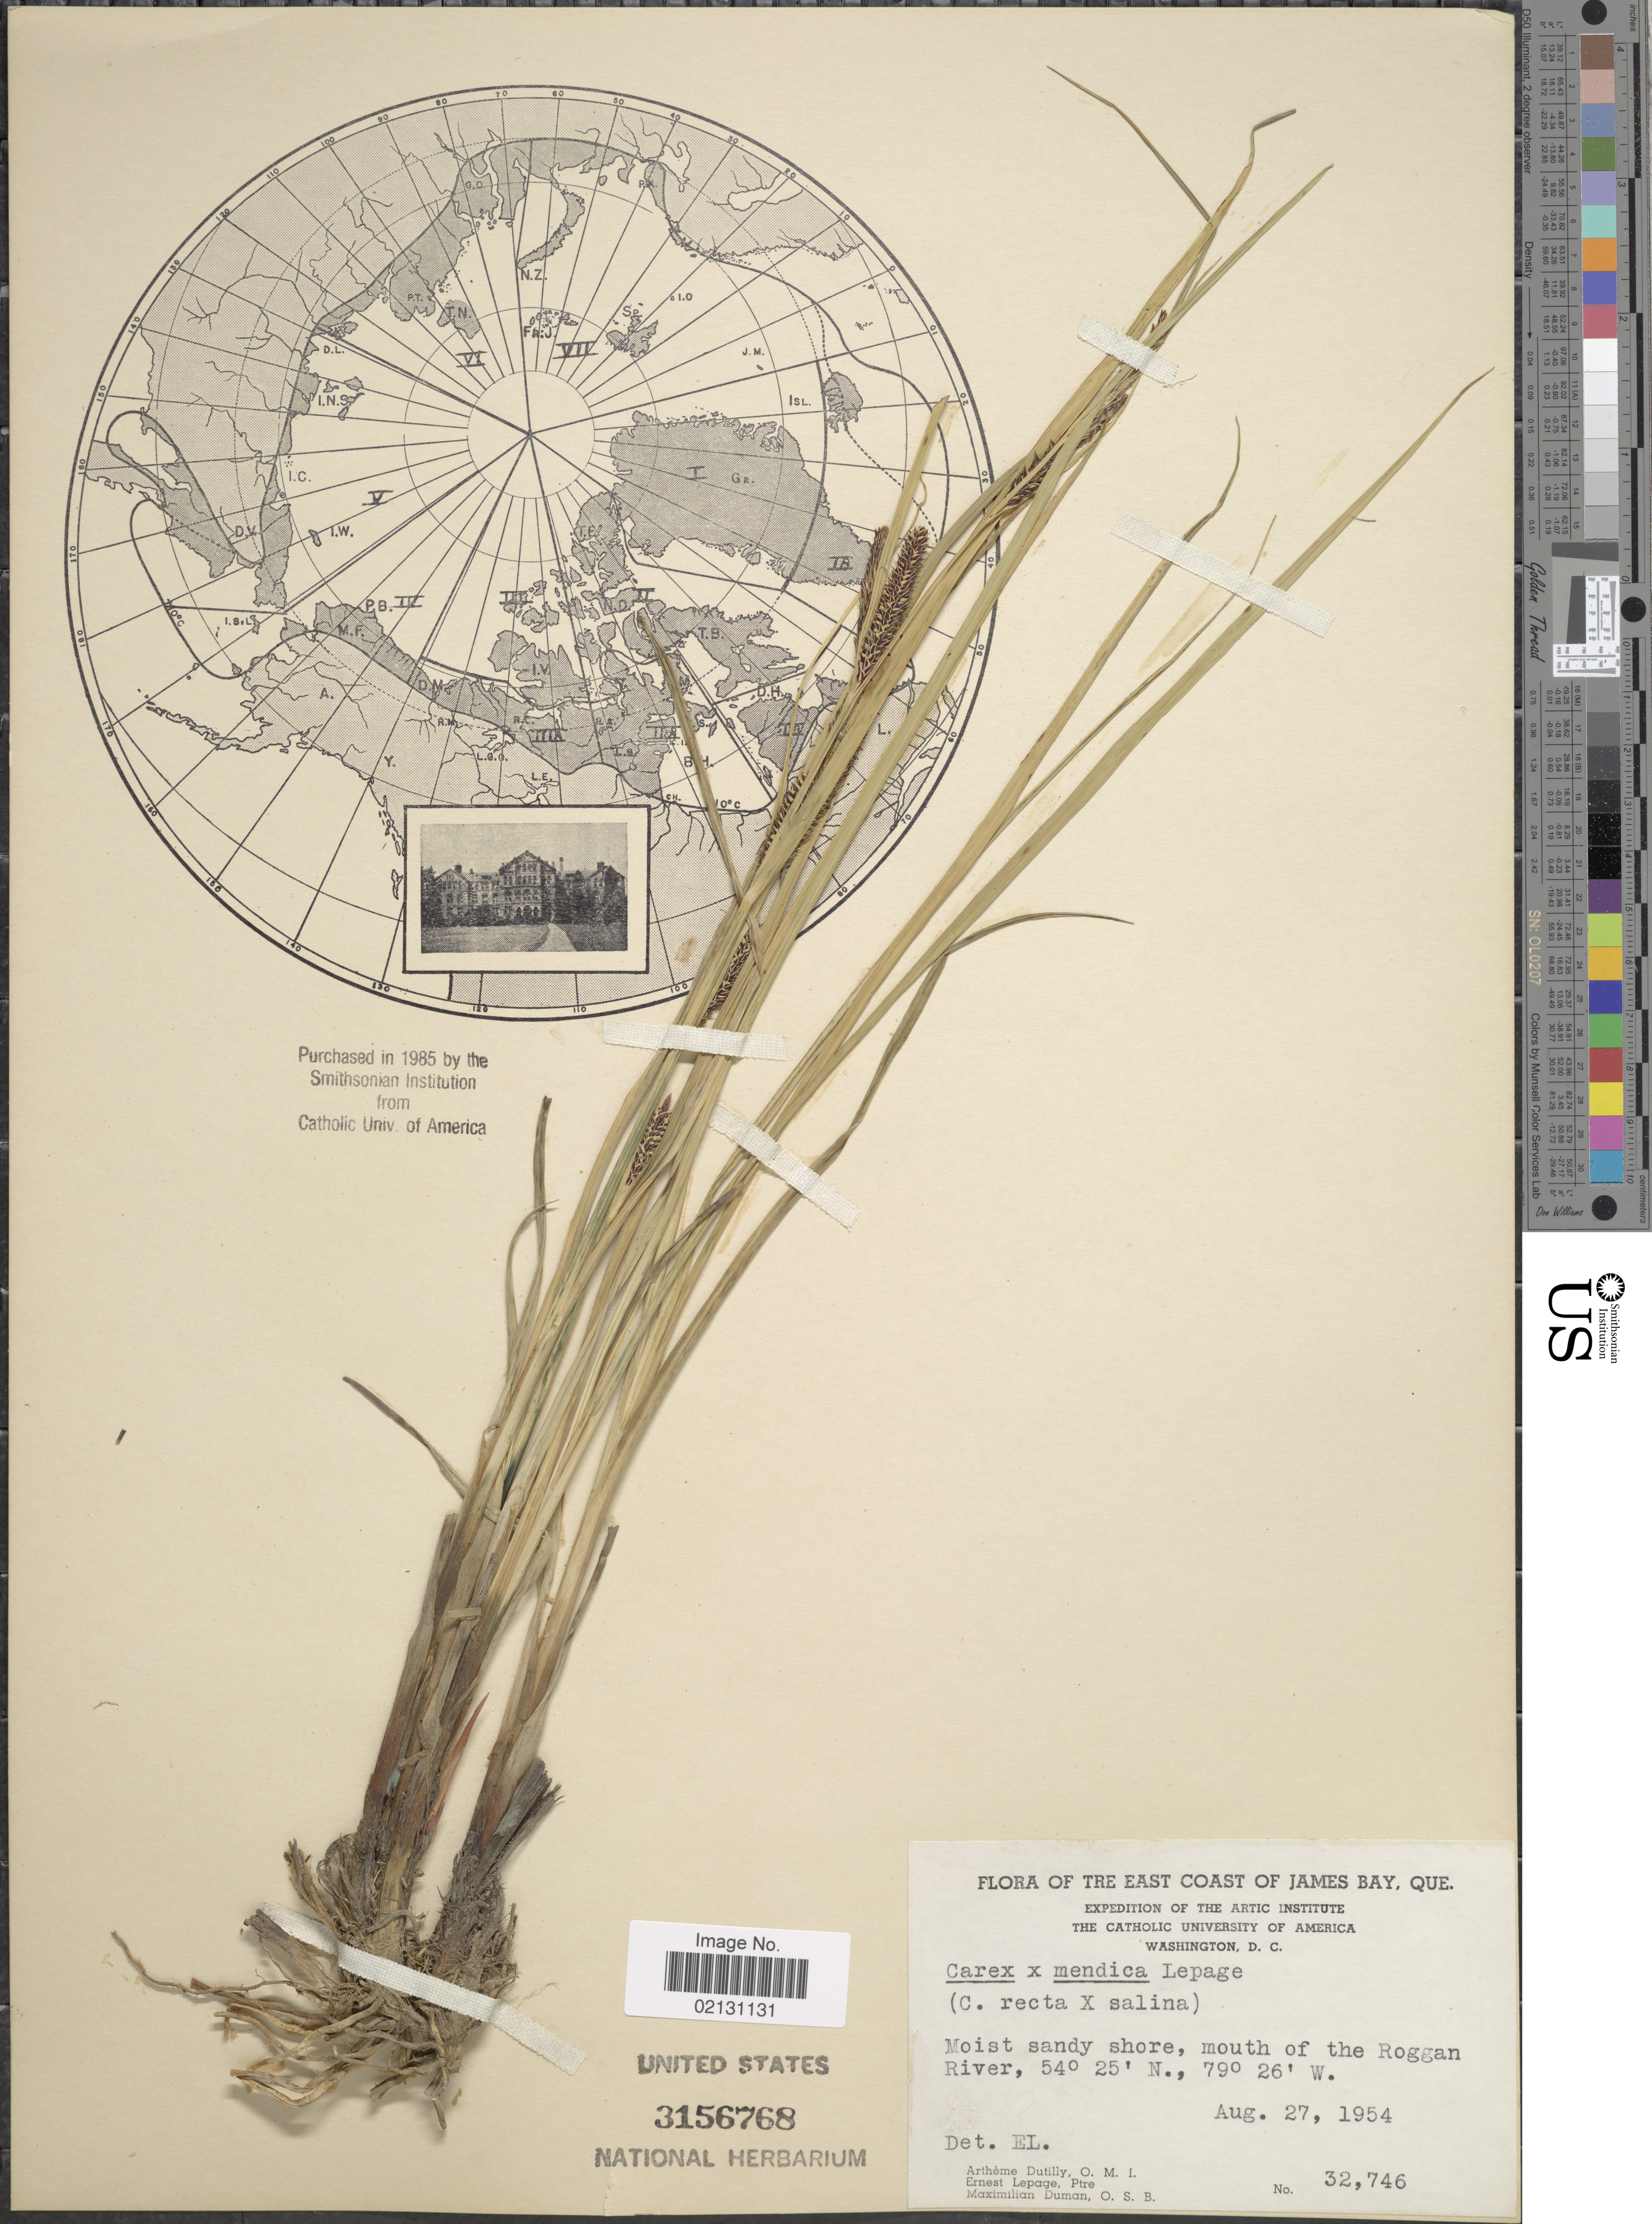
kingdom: Plantae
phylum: Tracheophyta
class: Liliopsida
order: Poales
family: Cyperaceae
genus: Carex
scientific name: Carex recta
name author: Boott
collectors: A. Dutilly, E. Lepage & M. Duman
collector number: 32746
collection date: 1954-08-27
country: Canada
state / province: Quebec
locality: Tre East Coast of James Bay, Moist sandy shore, mouth of the Roggan River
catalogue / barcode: US 3156768